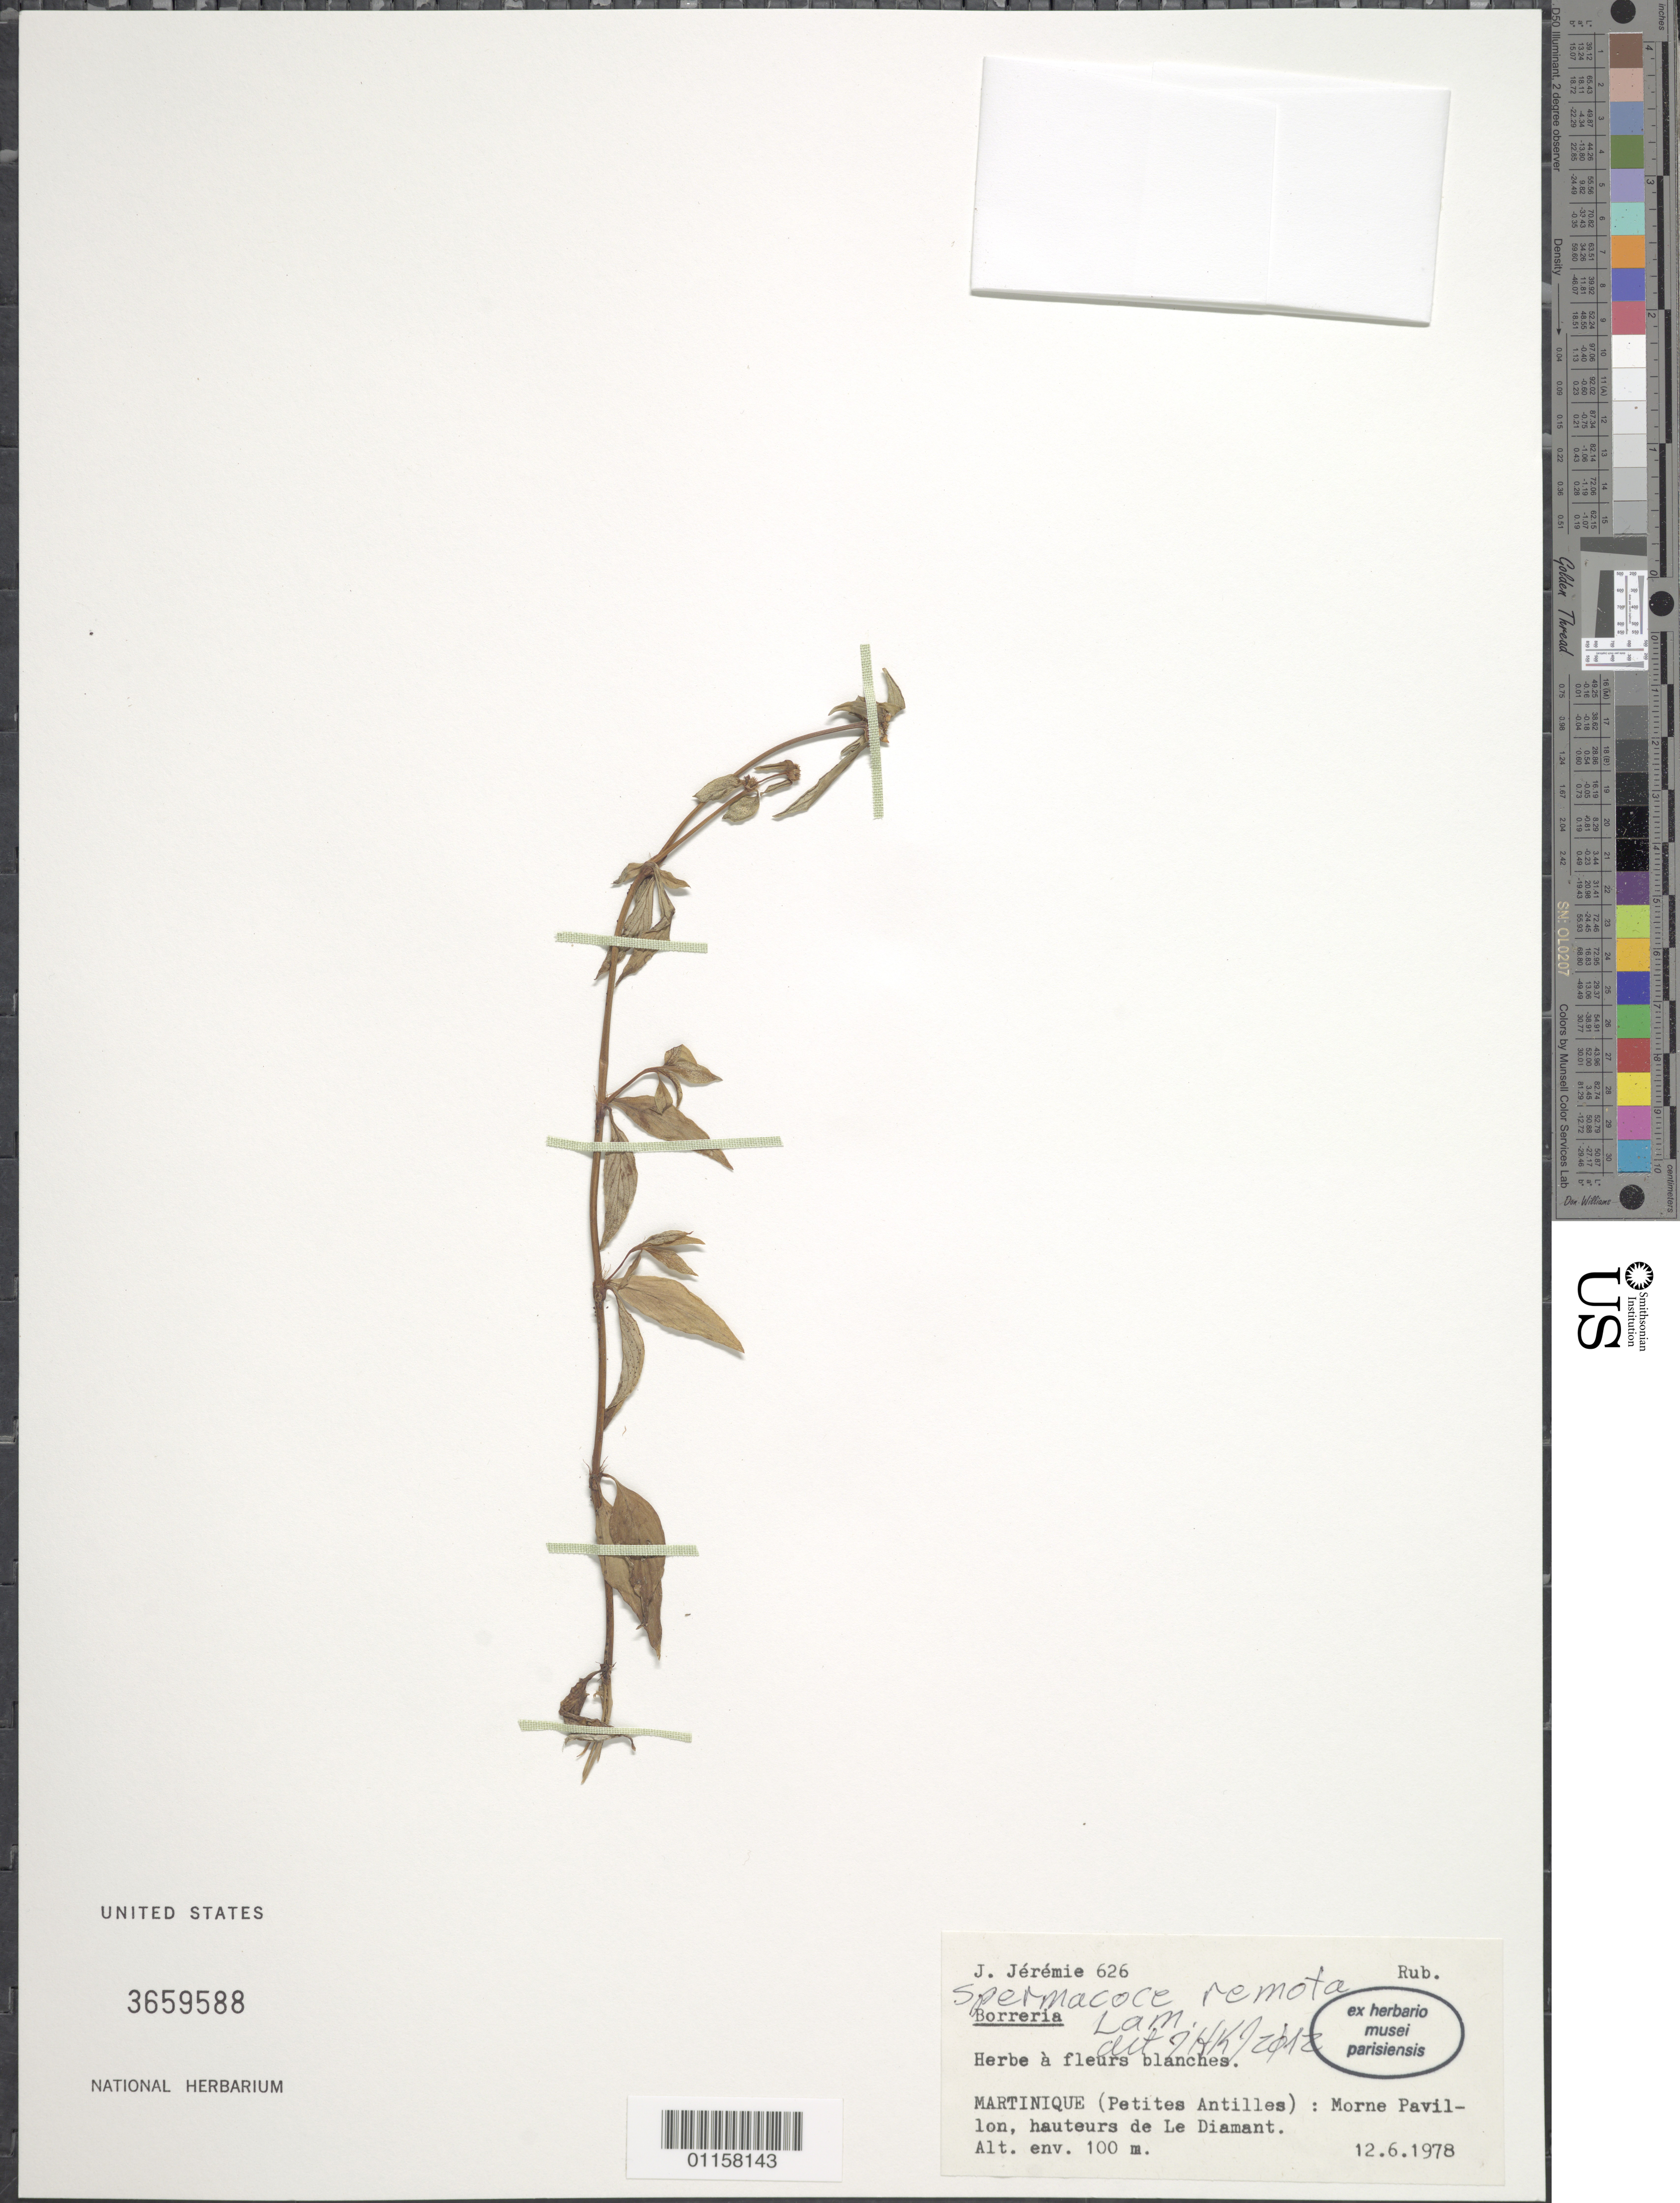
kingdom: Plantae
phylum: Tracheophyta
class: Magnoliopsida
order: Gentianales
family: Rubiaceae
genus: Spermacoce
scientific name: Spermacoce remota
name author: Lam.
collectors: J. Jérémie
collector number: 626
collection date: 1978-06-12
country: Martinique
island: Martinique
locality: Morne Pavillon, hauteurs de Le Diamant.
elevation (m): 100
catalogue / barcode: US 3659588